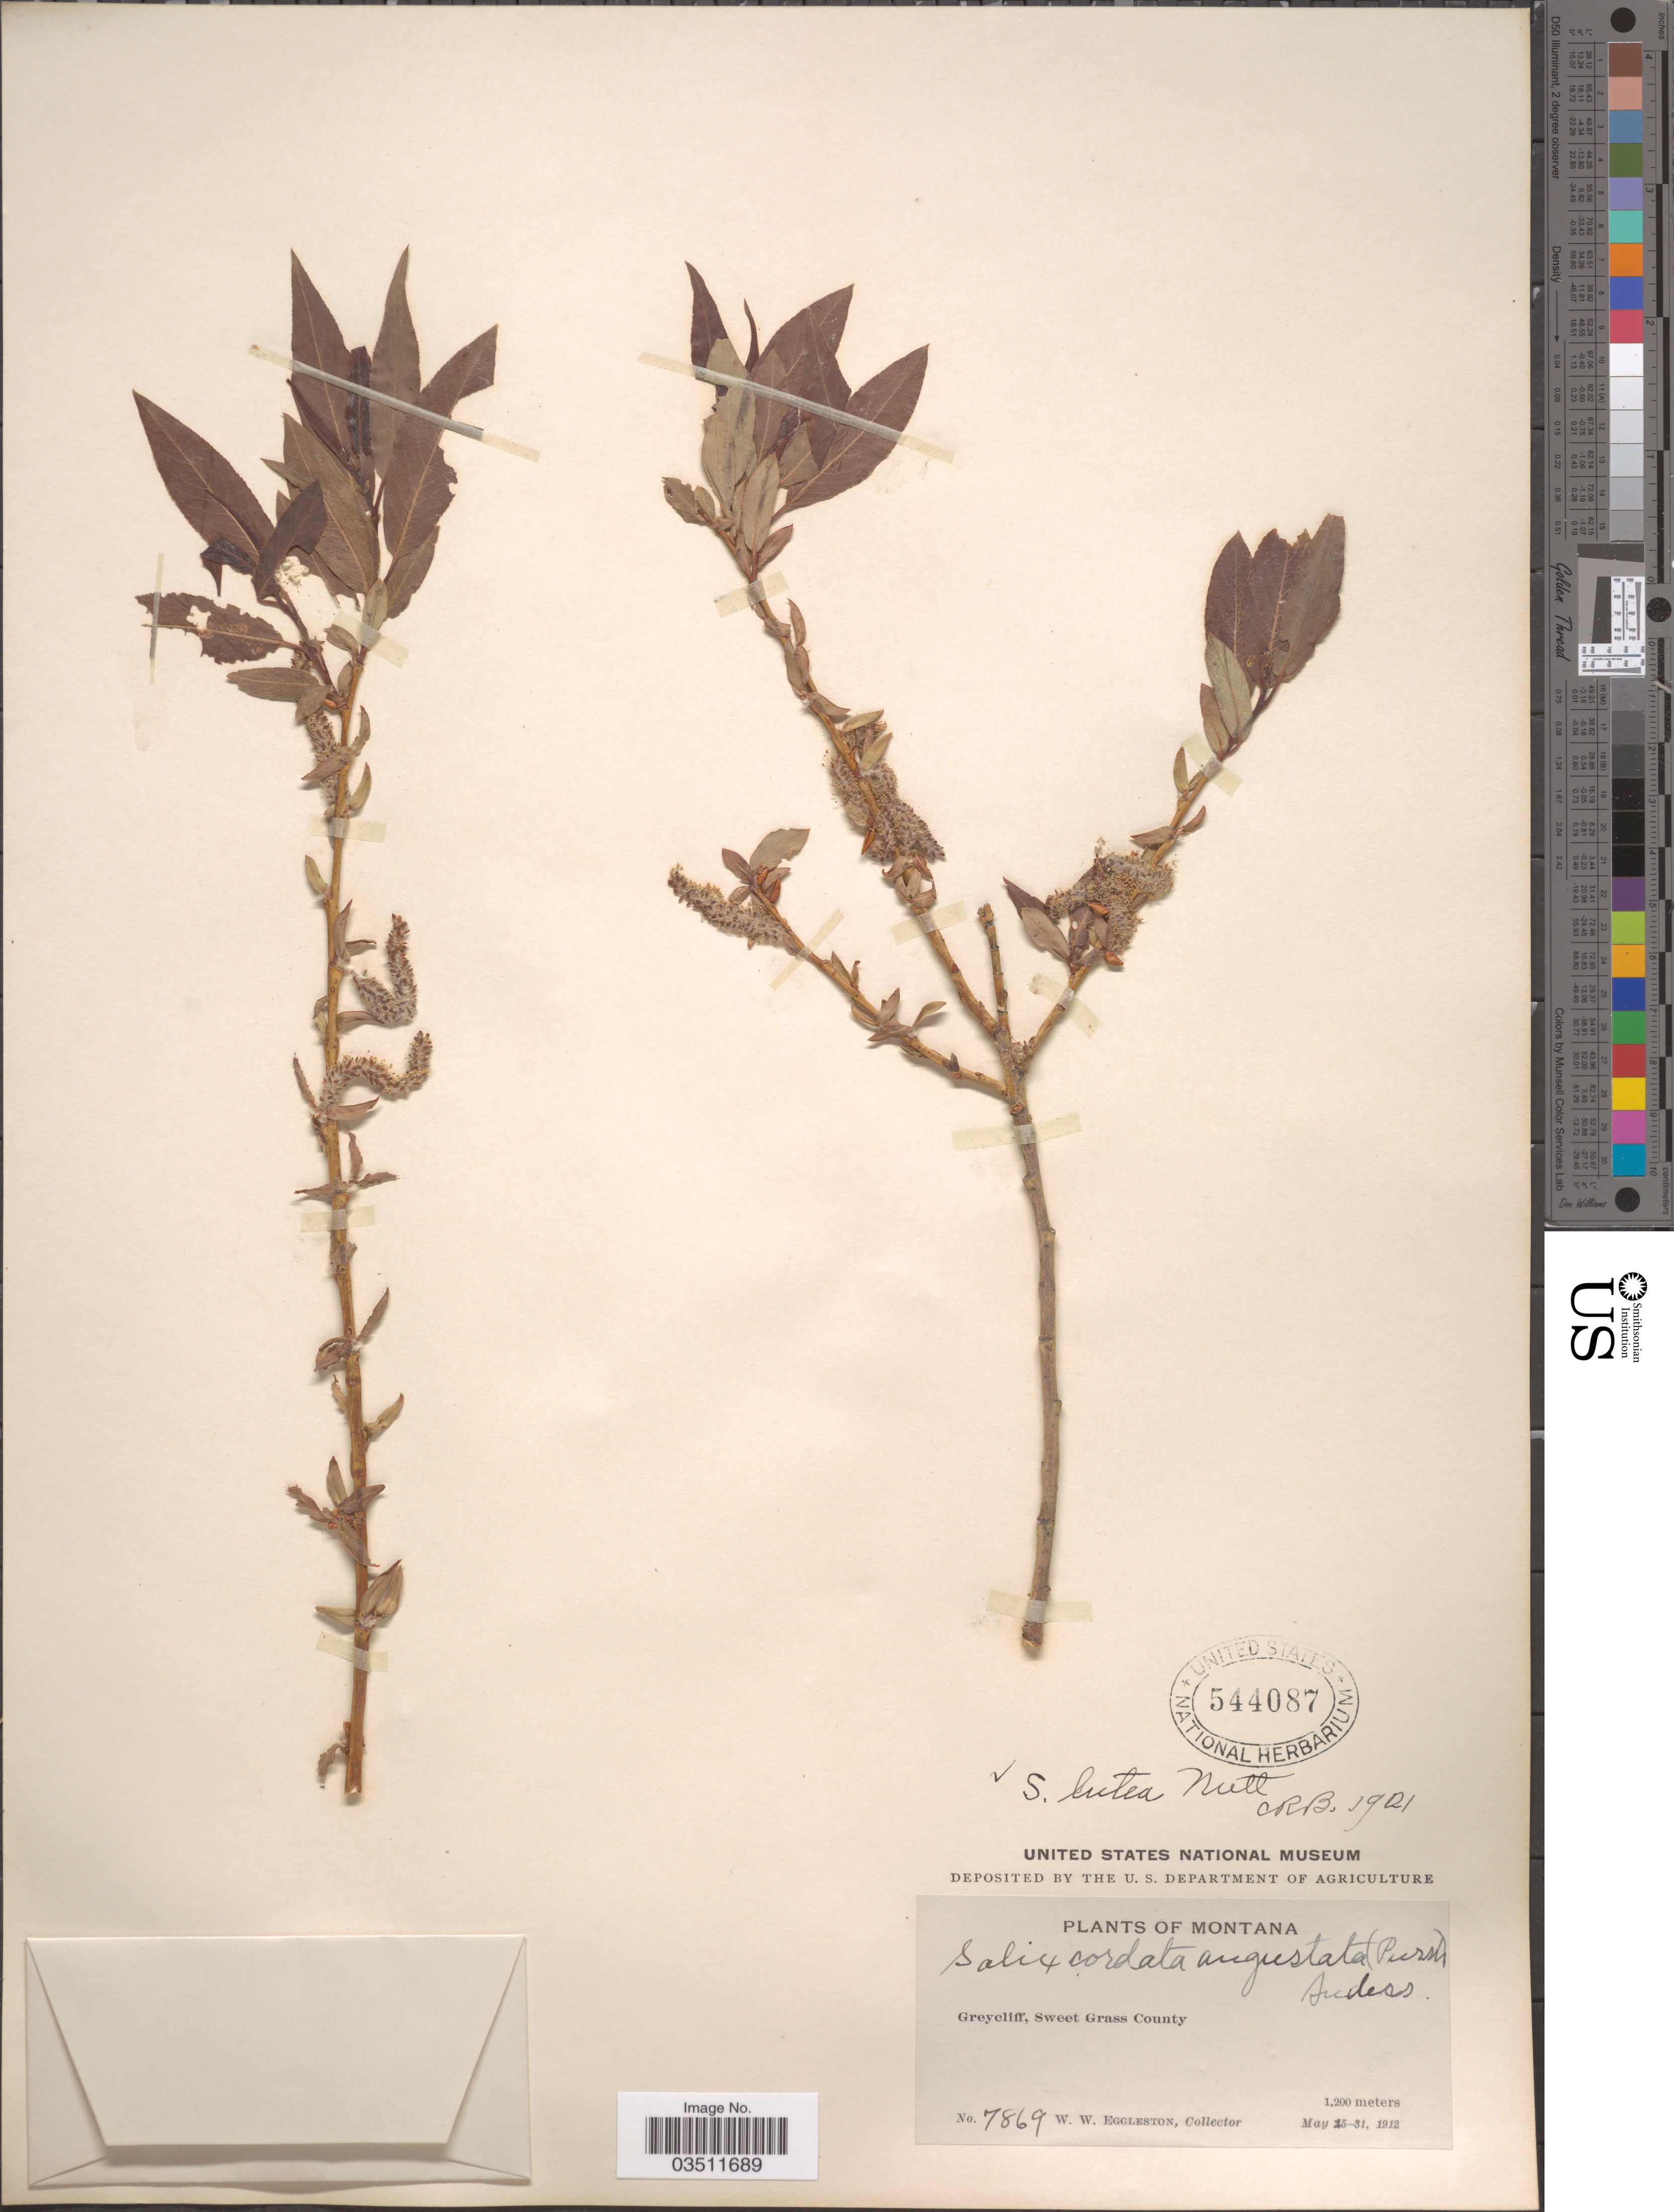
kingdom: Plantae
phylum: Tracheophyta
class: Magnoliopsida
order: Malpighiales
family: Salicaceae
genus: Salix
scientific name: Salix lutea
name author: Nutt.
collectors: W. W. Eggleston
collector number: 7869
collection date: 1912-05-15/1912-05-31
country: United States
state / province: Montana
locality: Greycliff, Sweet Grass County.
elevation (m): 1200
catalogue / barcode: US 544087